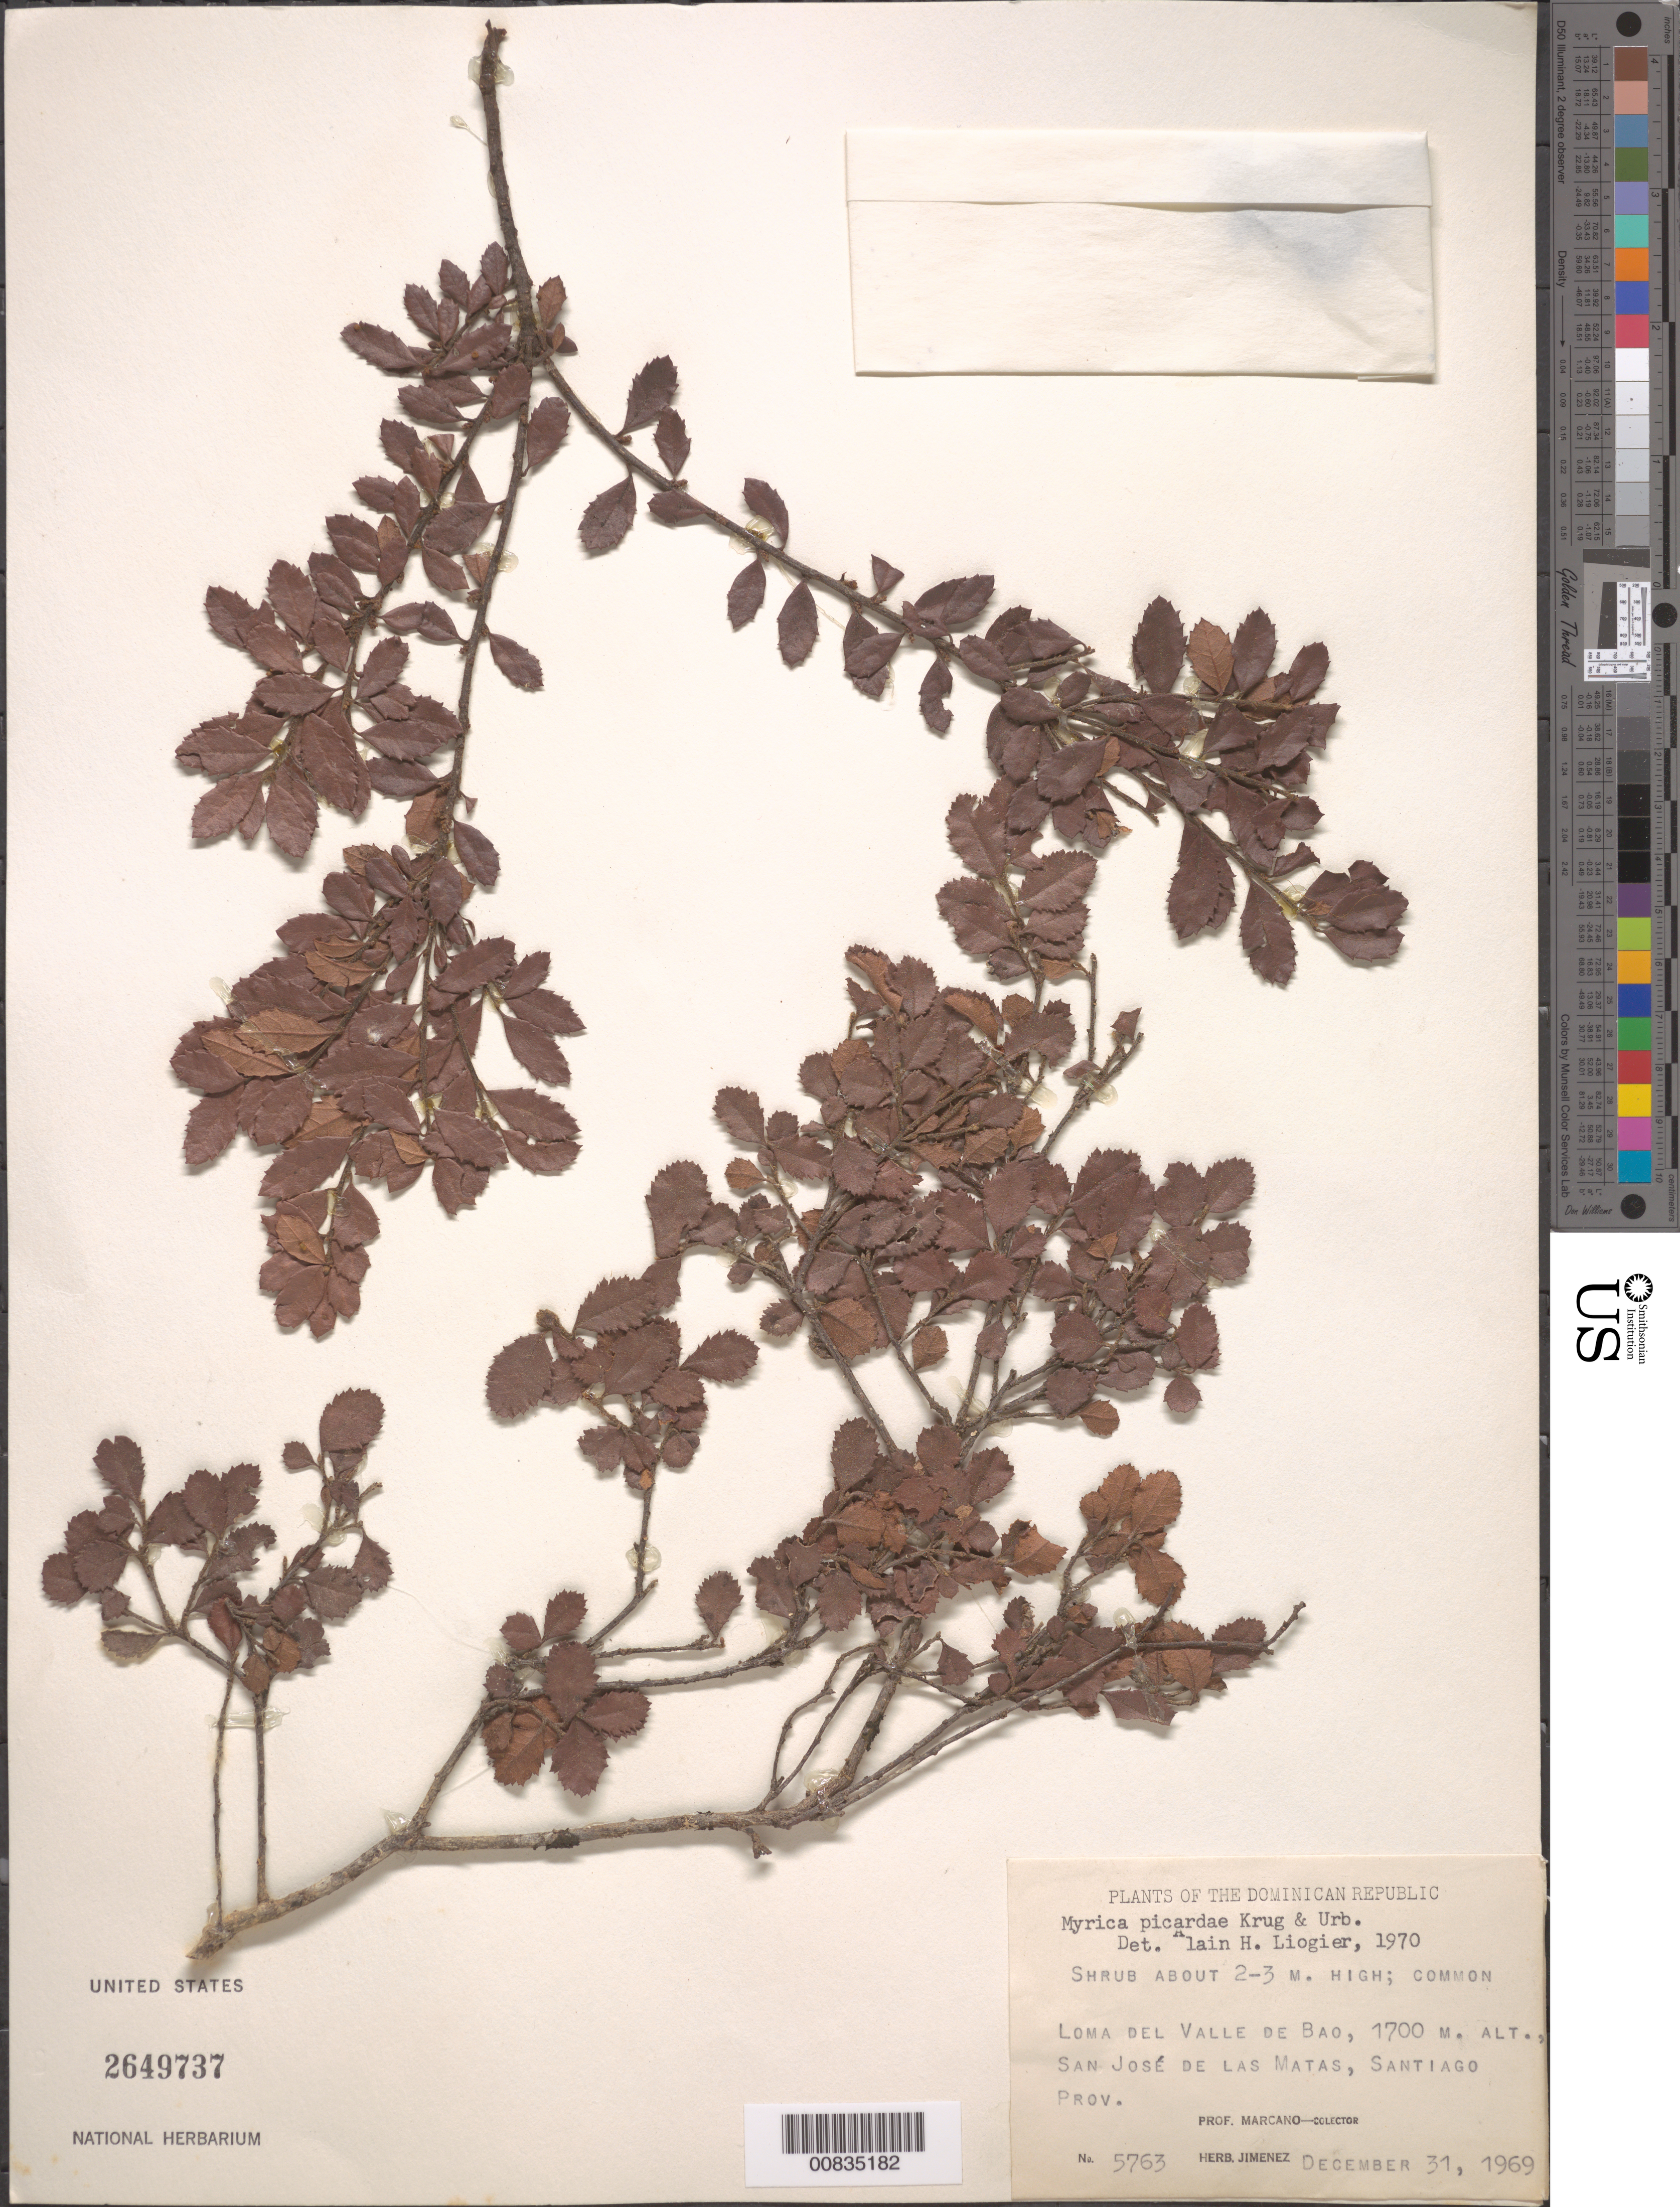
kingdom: Plantae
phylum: Tracheophyta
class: Magnoliopsida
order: Fagales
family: Myricaceae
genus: Morella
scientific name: Morella picardae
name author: (Krug & Urb.) Wilbur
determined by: Strong, Mark T., (BOT), Smithsonian Institution - National Museum of Natural History (UNITED STATES)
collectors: J. J. Jiménez & E. J. Marcano F.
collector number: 5763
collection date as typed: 31 Dec 1969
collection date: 1969-12-31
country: Dominican Republic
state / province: Santiago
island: Hispaniola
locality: Loma del Valle de Bao, San José de las Matas.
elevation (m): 1700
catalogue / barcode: US 2649737